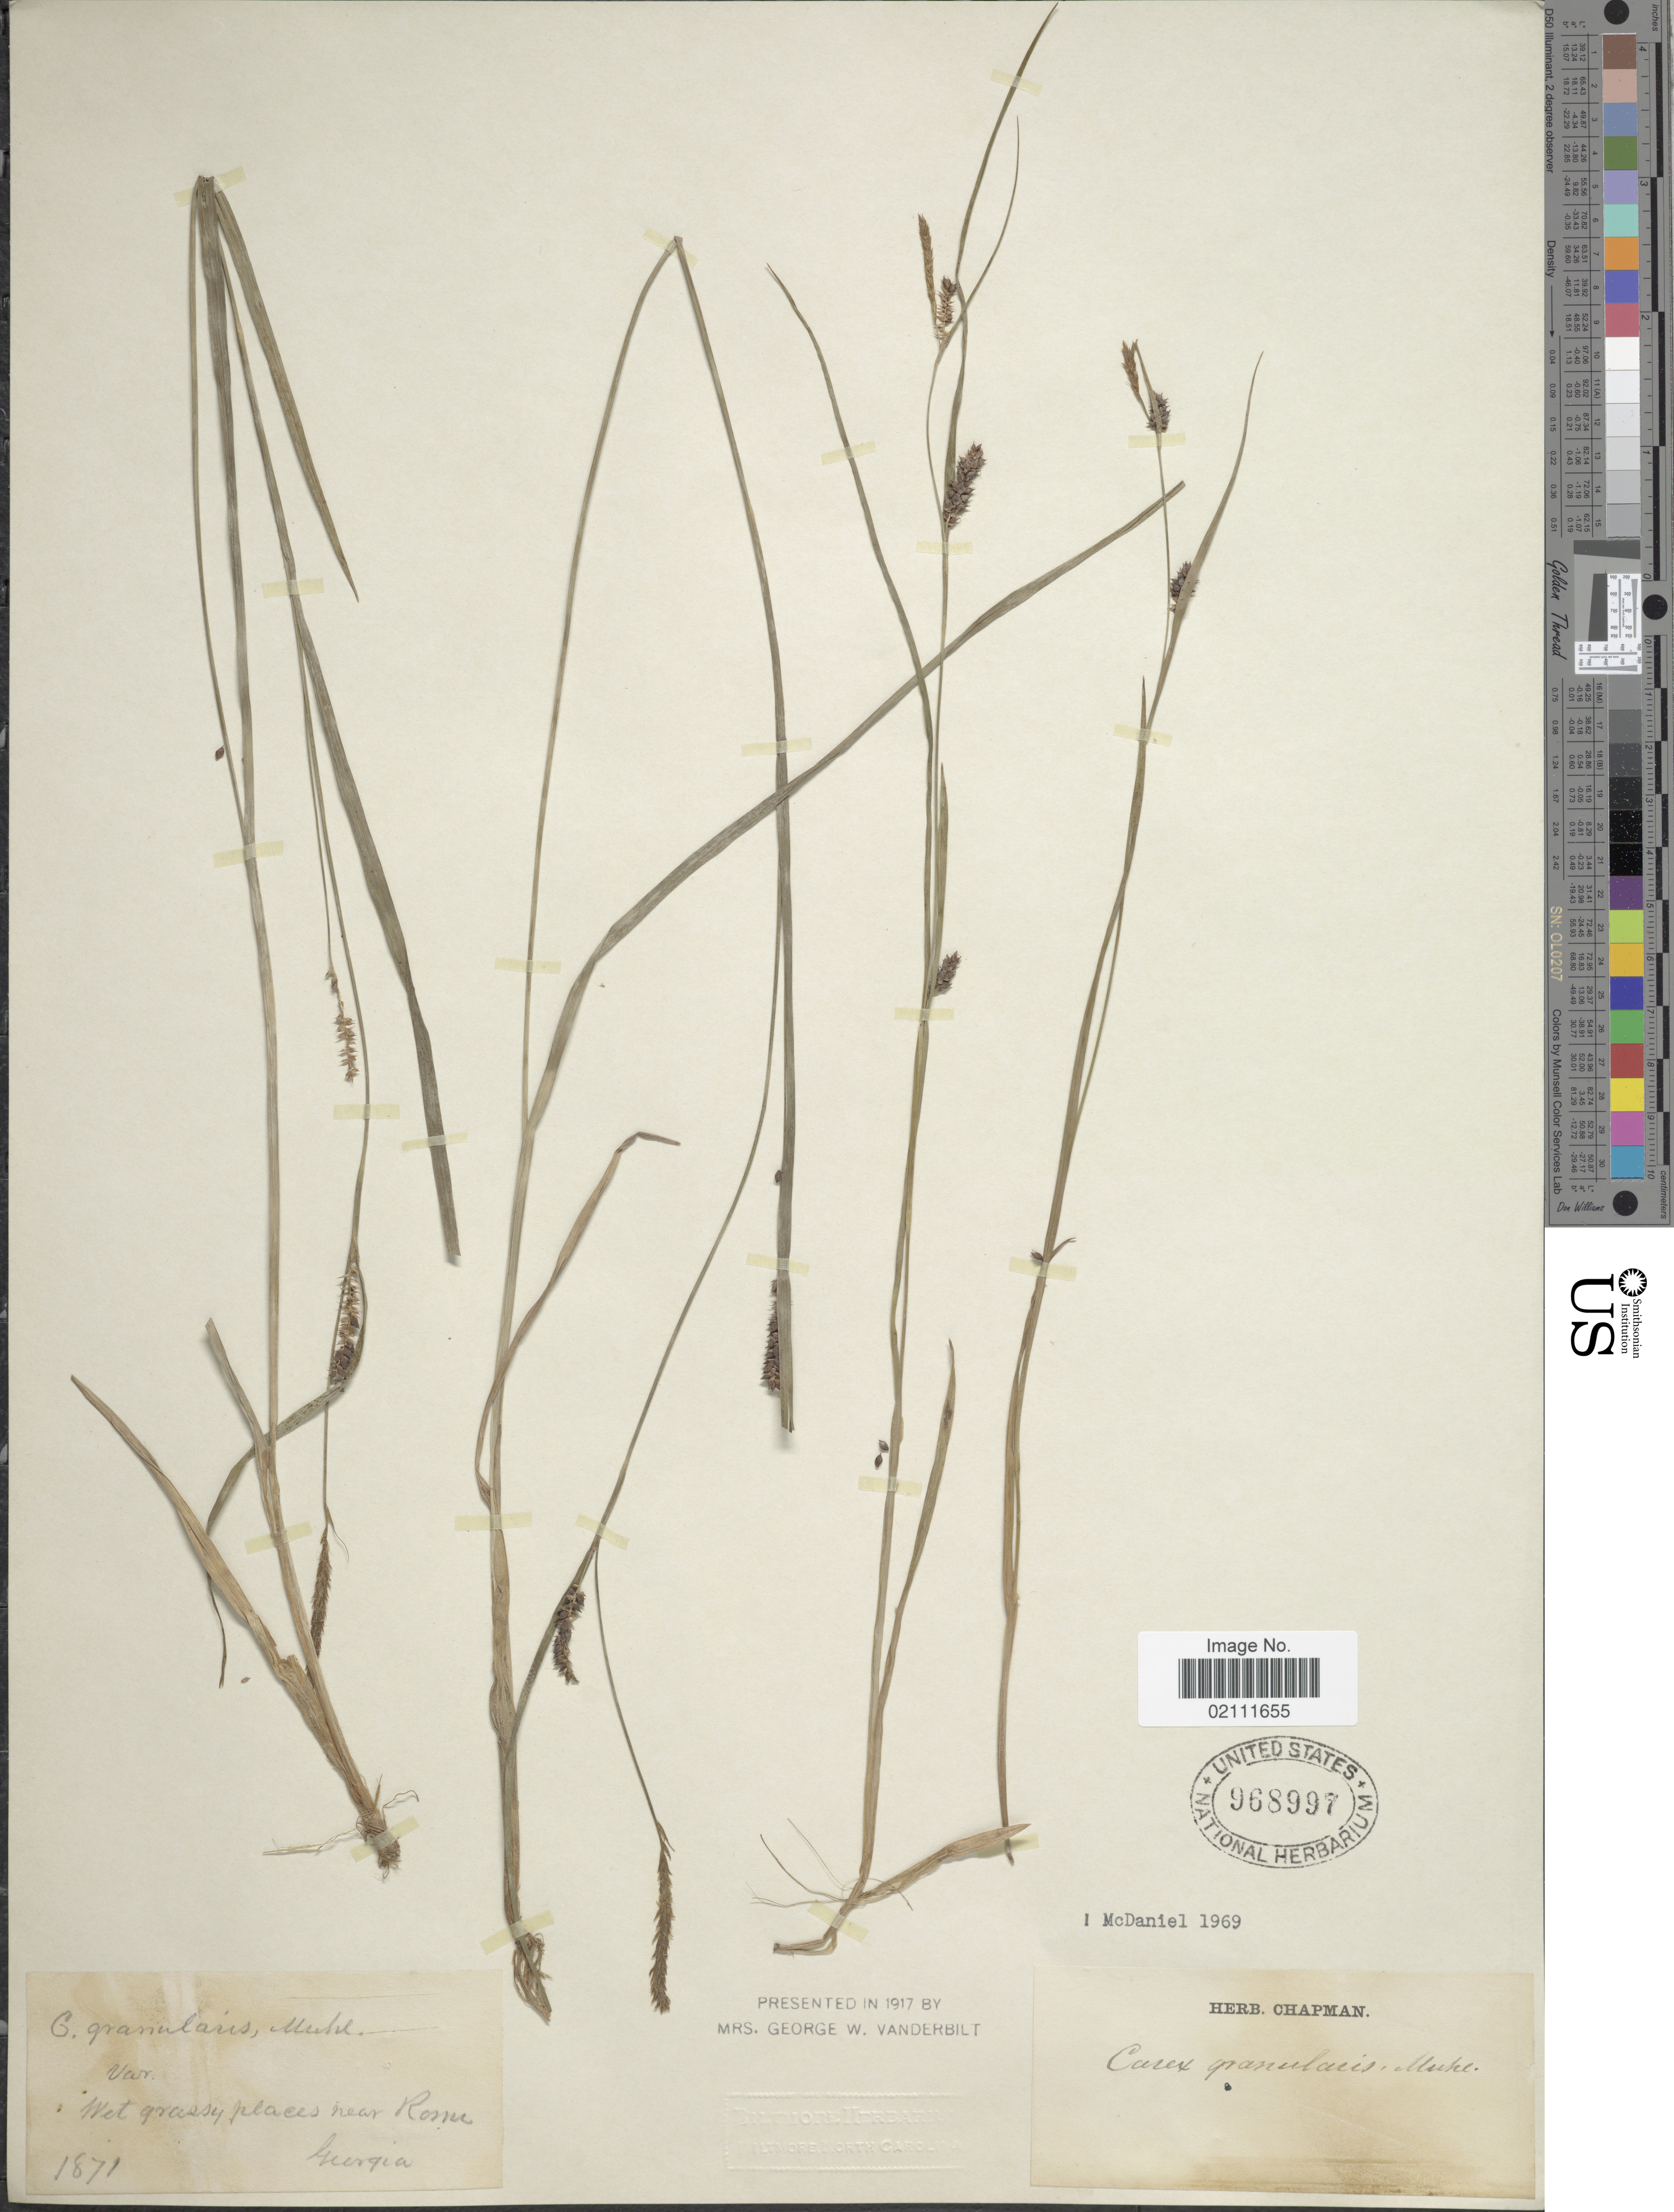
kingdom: Plantae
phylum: Tracheophyta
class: Liliopsida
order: Poales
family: Cyperaceae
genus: Carex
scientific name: Carex granularis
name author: Muhl. ex Willd.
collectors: ex herb. Chapman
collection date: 1871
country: United States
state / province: Georgia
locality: Wet grassy places near Rome.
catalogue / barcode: US 968997